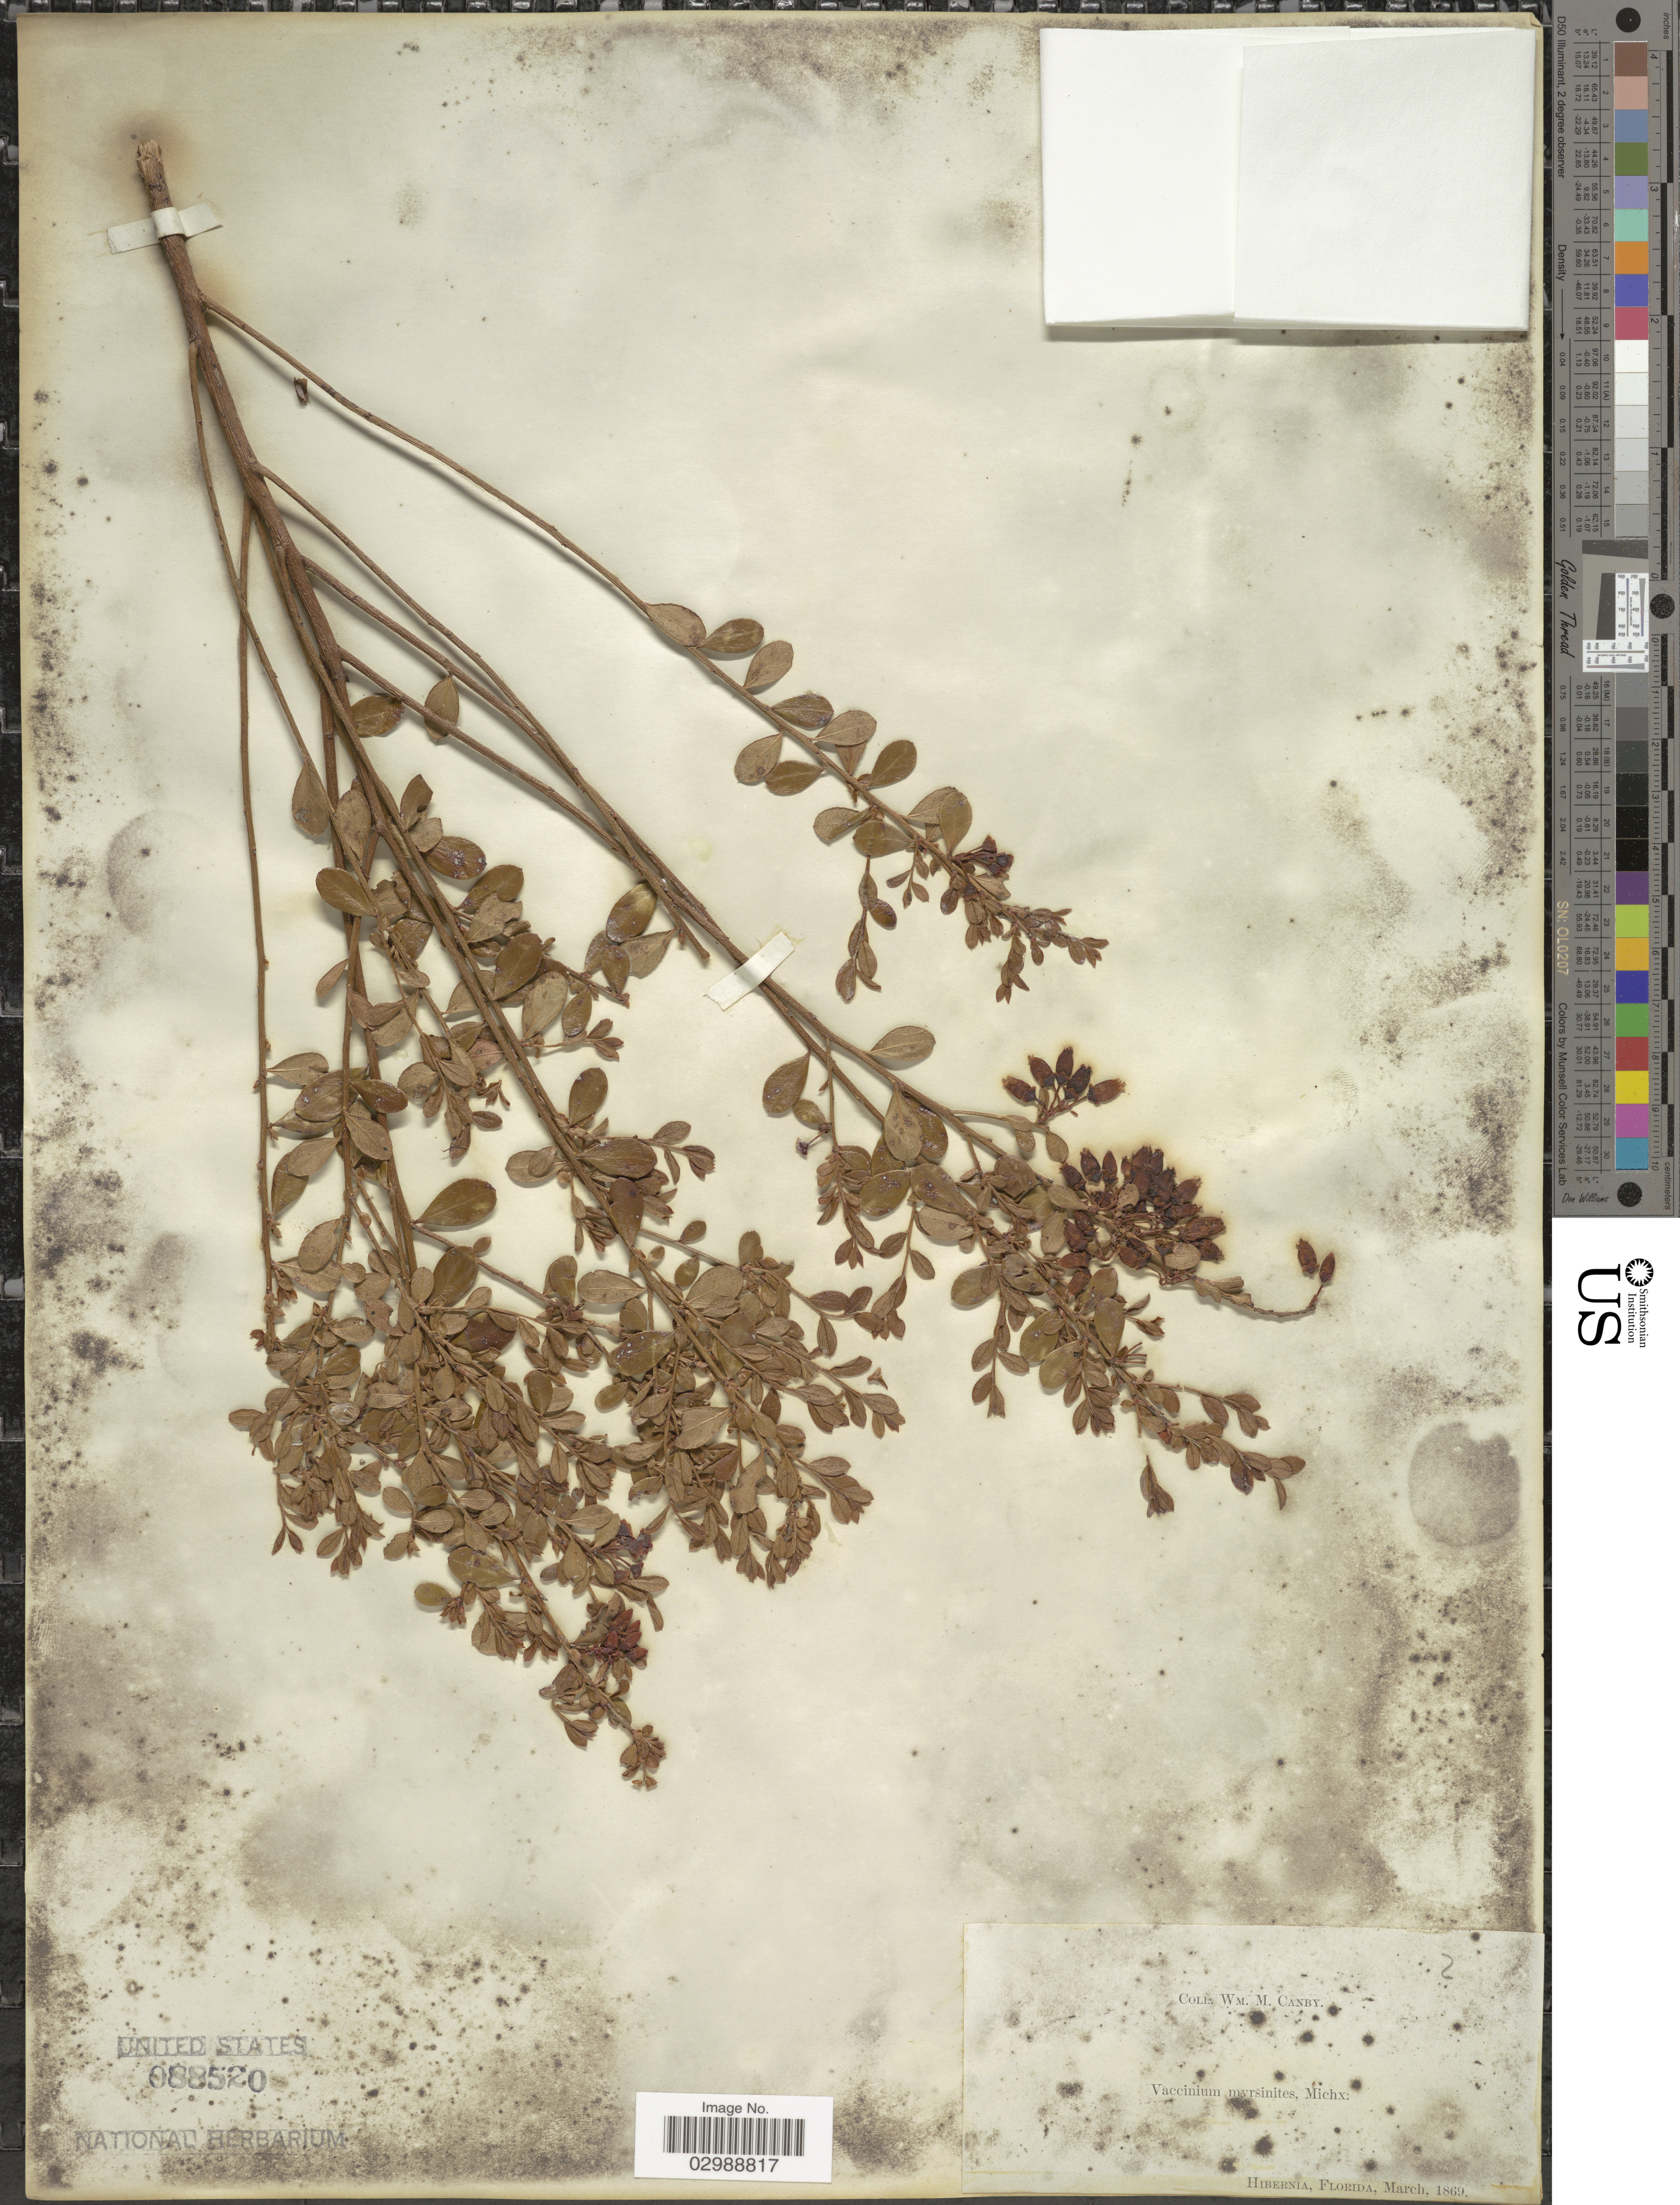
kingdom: Plantae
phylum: Tracheophyta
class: Magnoliopsida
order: Ericales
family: Ericaceae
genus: Vaccinium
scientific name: Vaccinium nitidum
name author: Andrews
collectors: W. M. Canby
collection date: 1869-03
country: United States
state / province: Florida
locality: Hibernia.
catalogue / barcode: US 88520